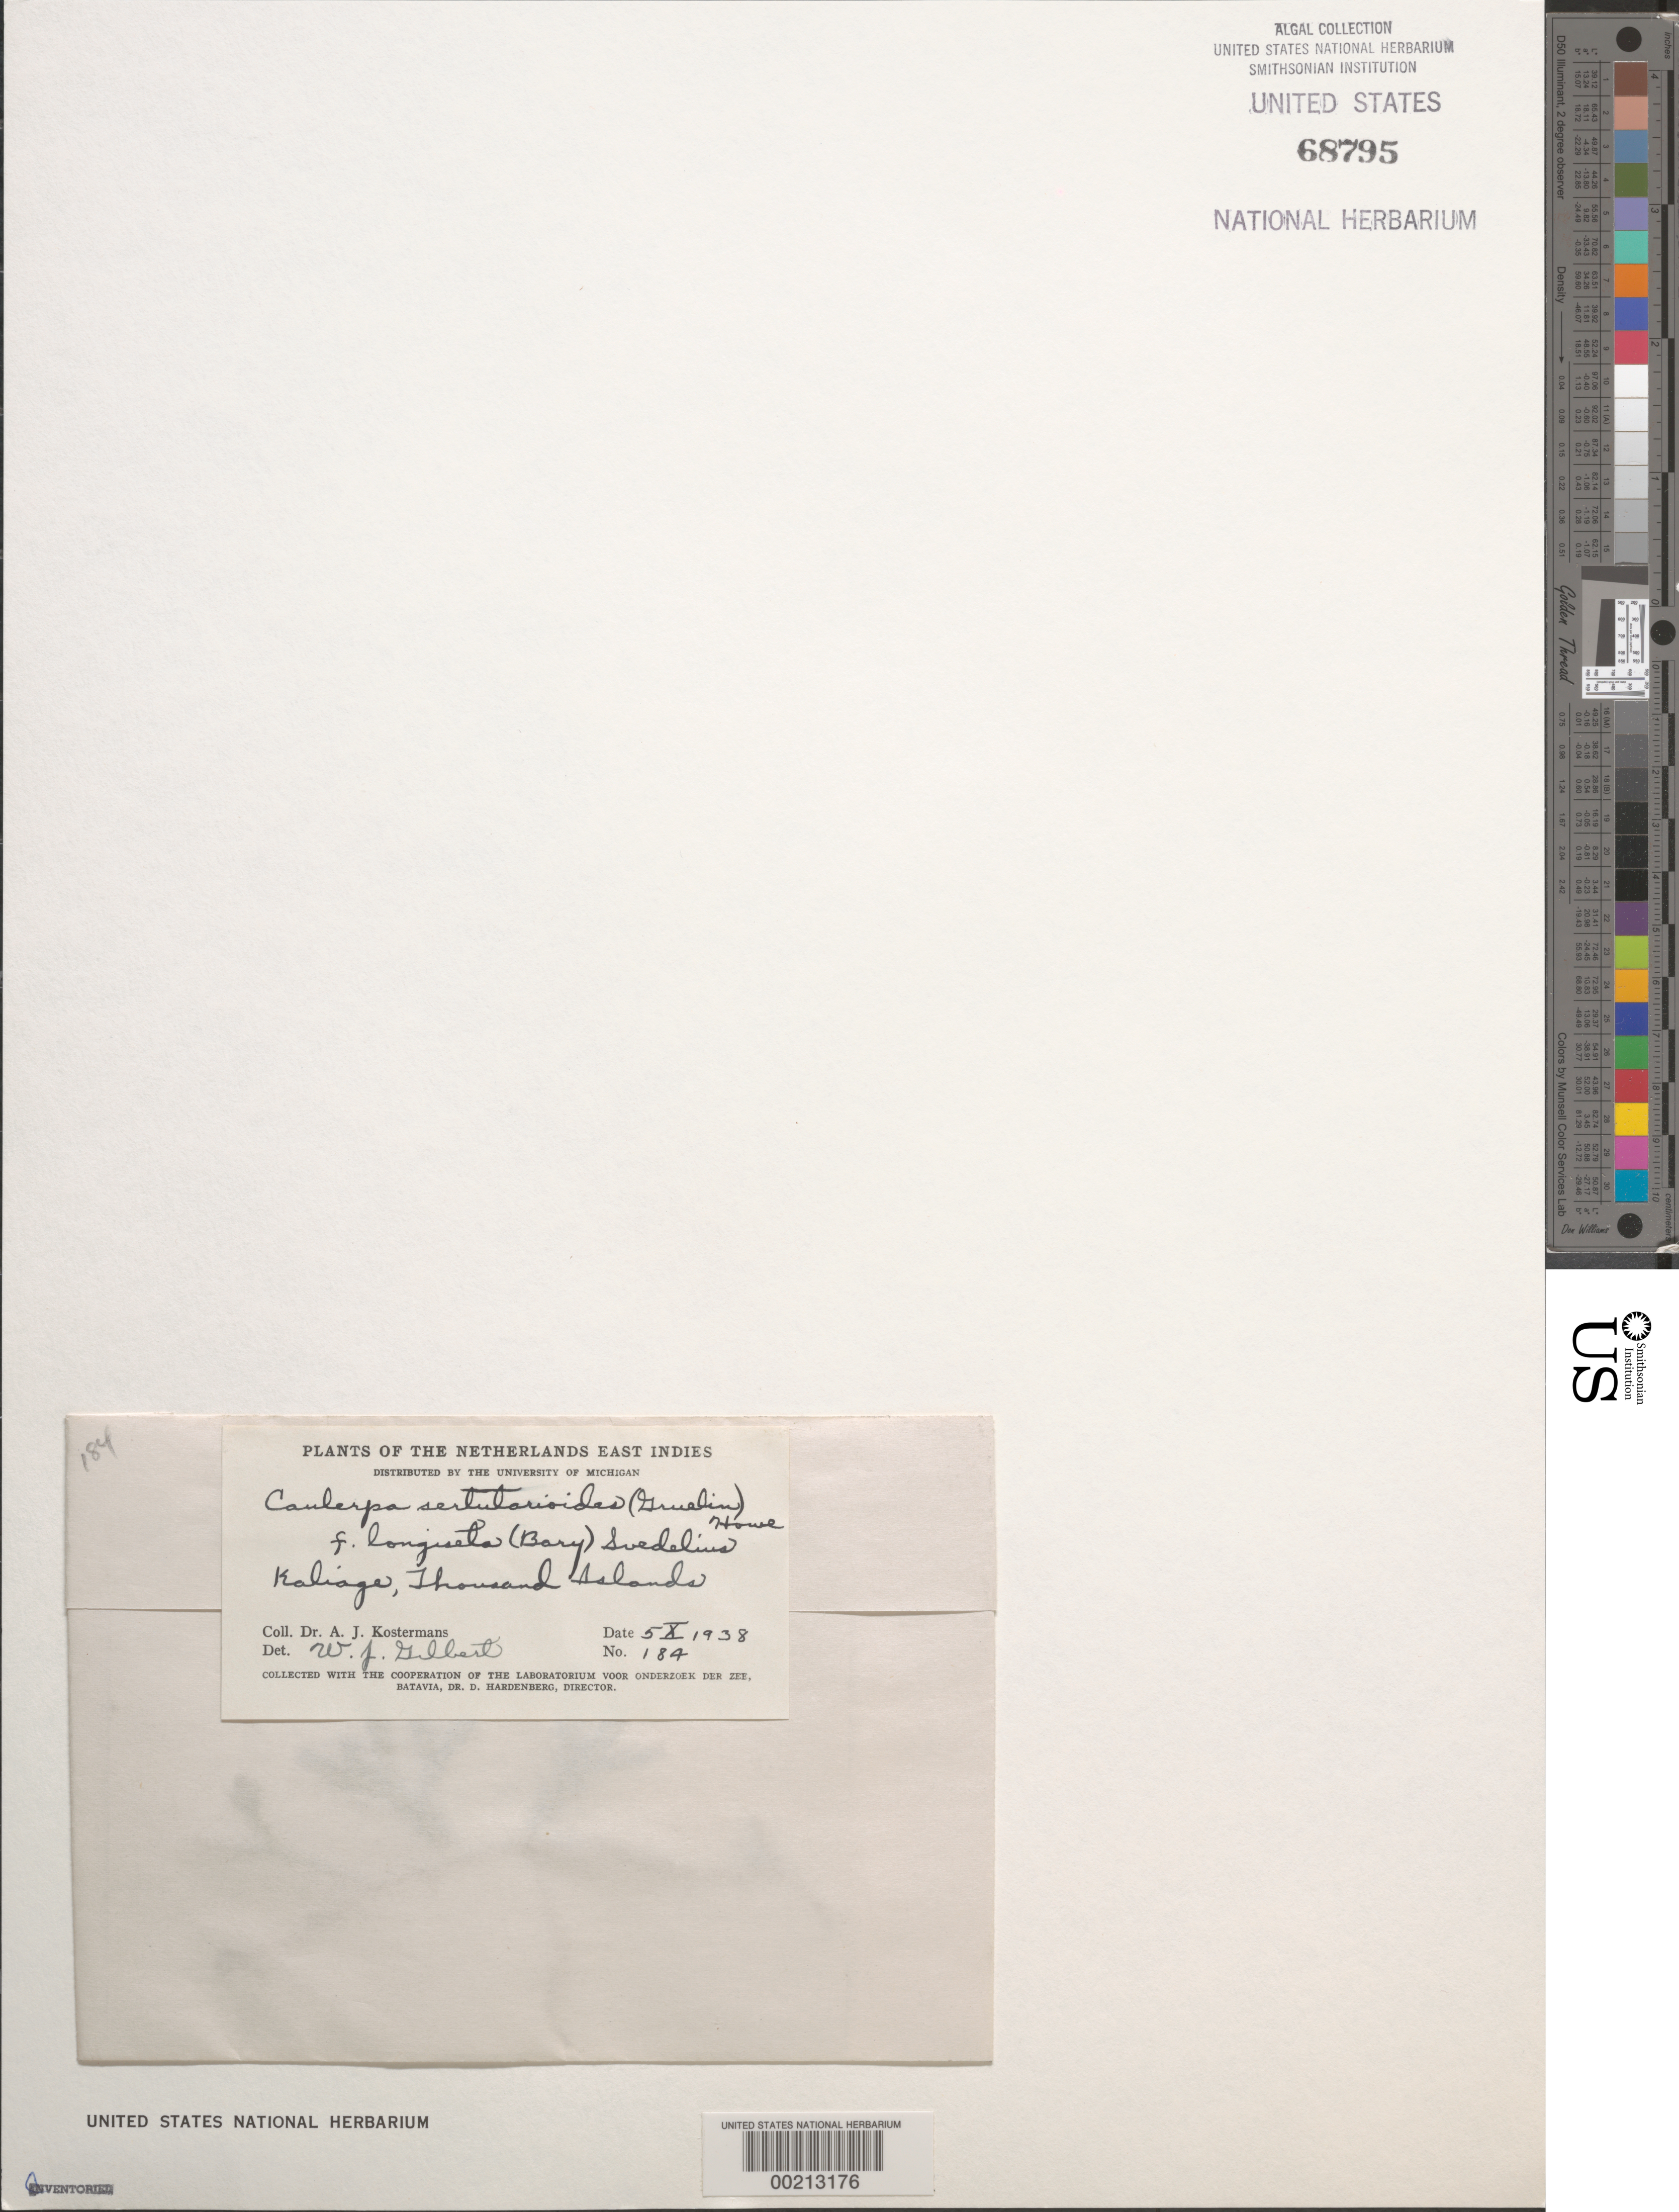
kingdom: Plantae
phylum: Chlorophyta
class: Ulvophyceae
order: Bryopsidales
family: Caulerpaceae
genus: Caulerpa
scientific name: Caulerpa sertularioides f. longiseta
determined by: Gilbert, W. J.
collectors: A. J. G. Kostermans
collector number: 184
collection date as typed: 05 Oct 1938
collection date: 1938-10-05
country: Indonesia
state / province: Java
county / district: Jawa Barat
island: Kaliage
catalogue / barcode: US 68795